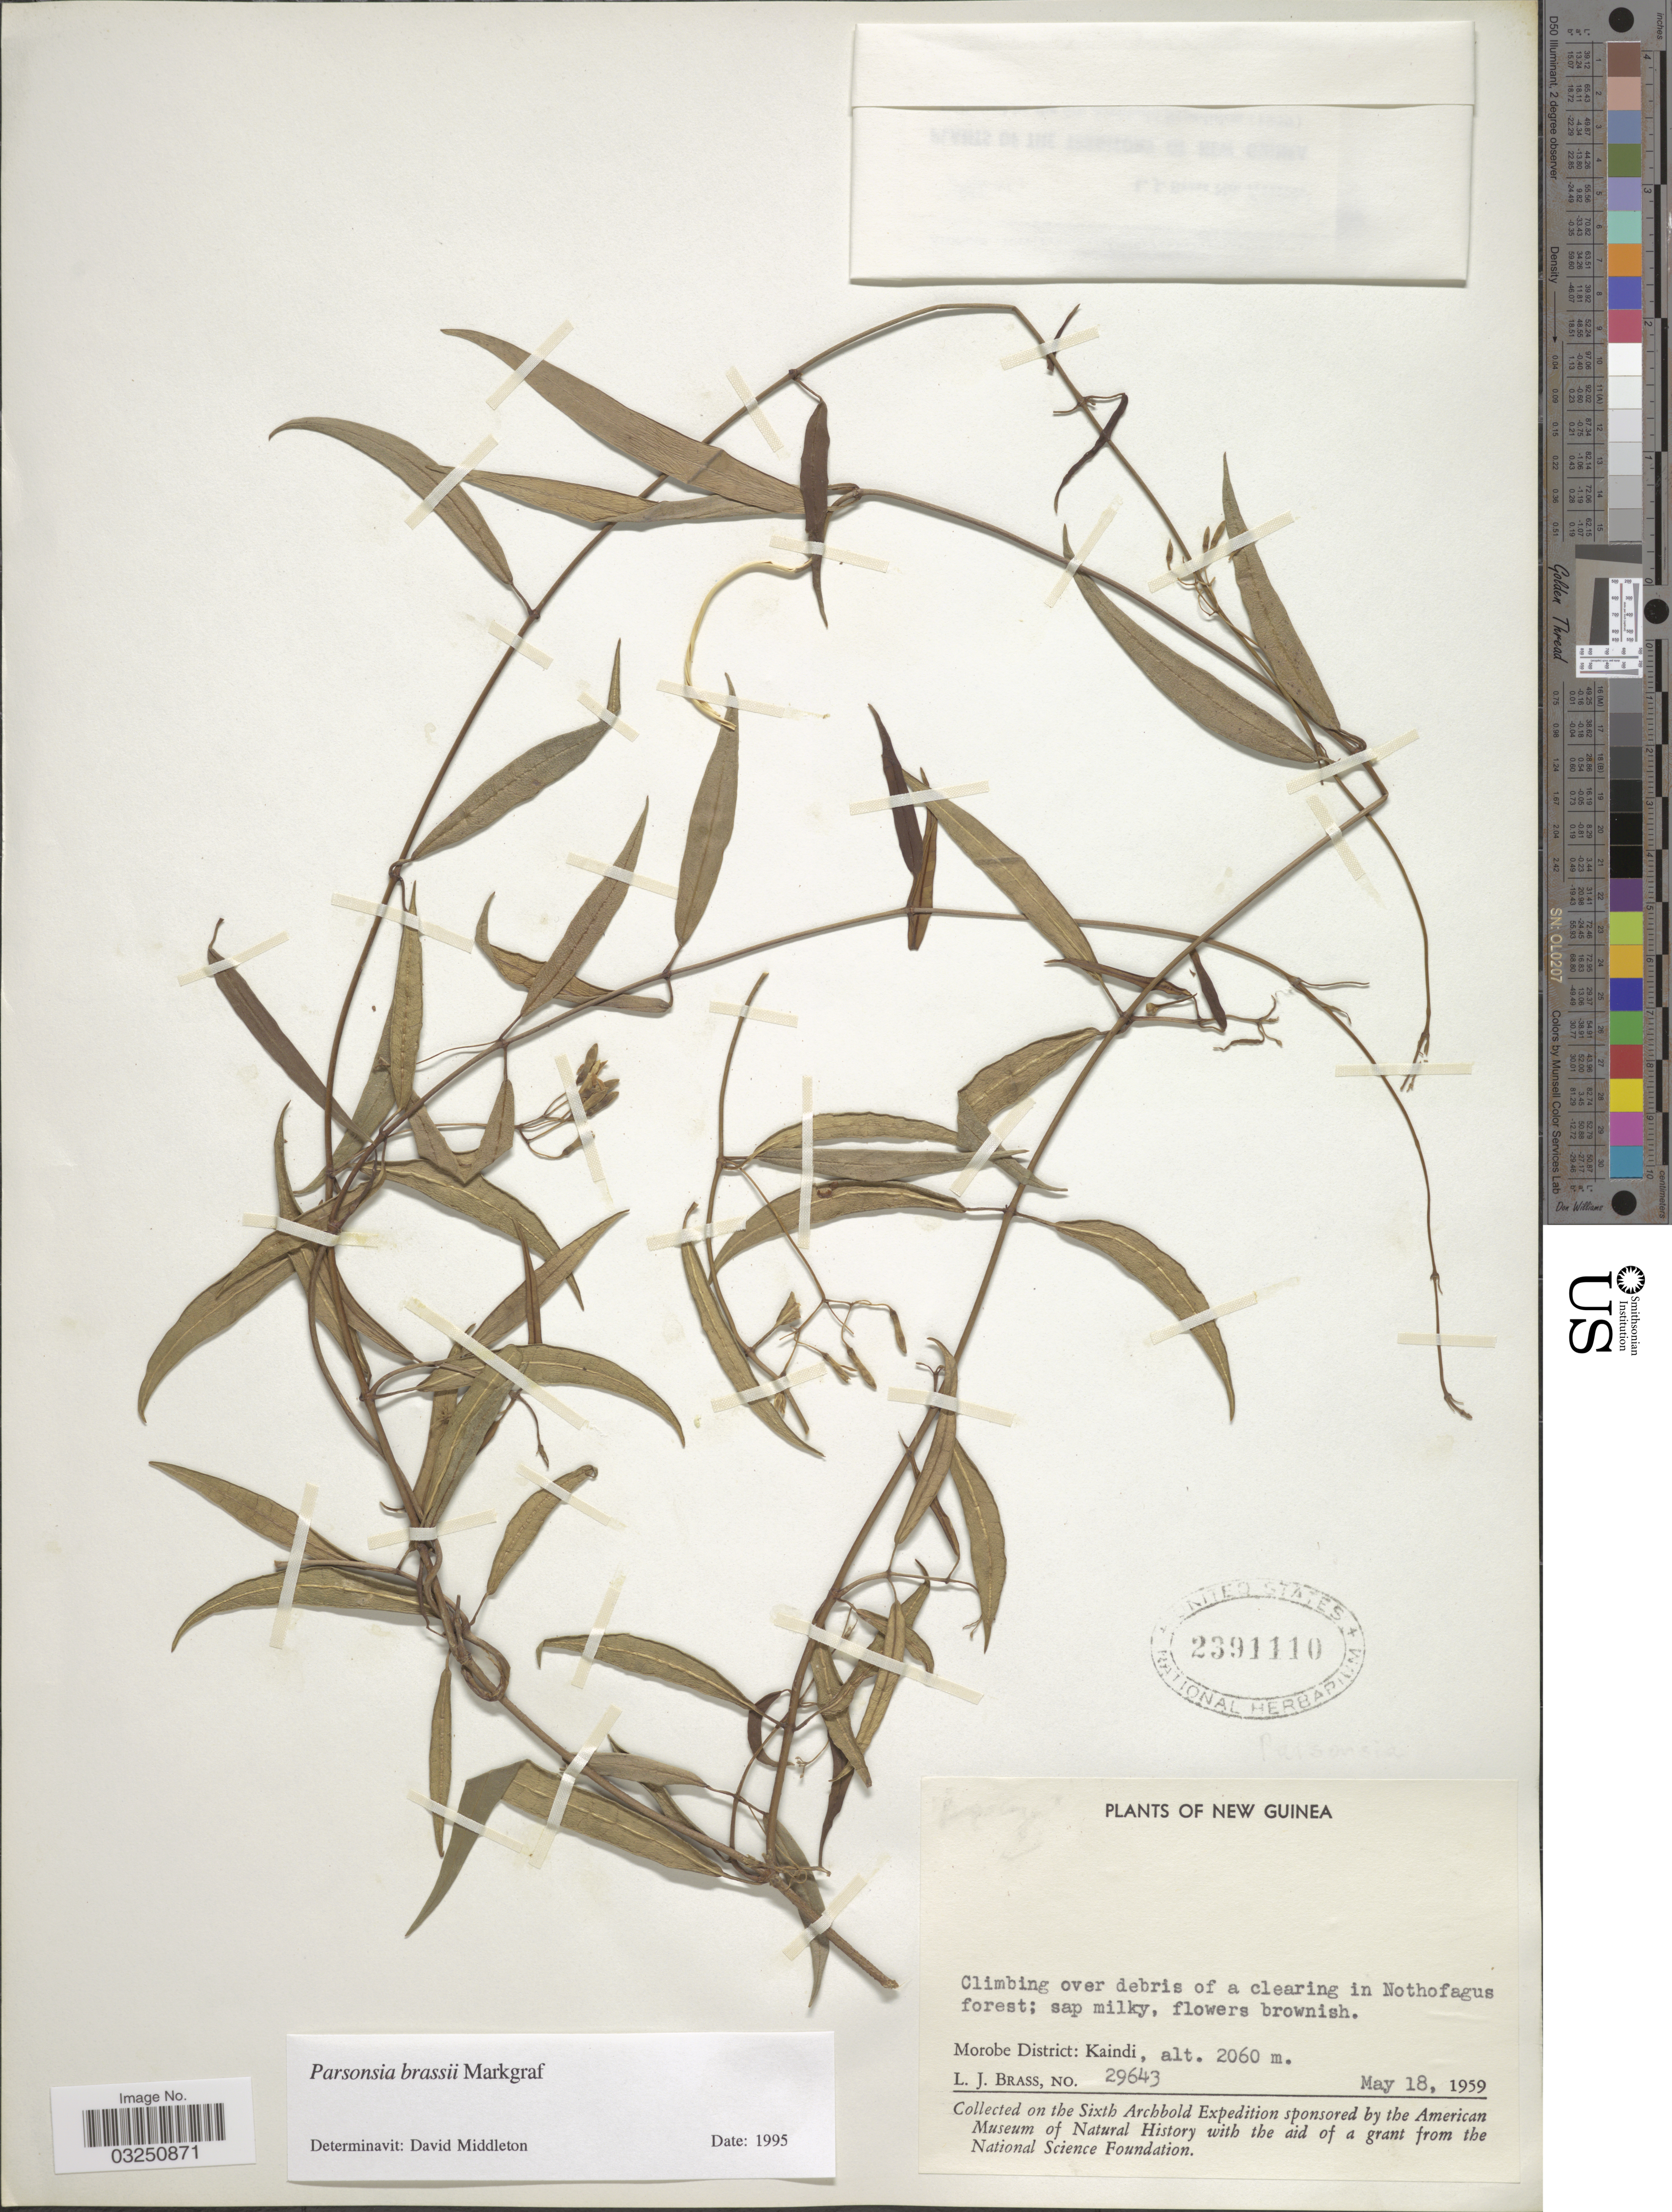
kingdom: Plantae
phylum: Tracheophyta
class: Magnoliopsida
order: Gentianales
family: Apocynaceae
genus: Parsonsia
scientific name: Parsonsia brassii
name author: Markgr.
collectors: L. J. Brass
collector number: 29643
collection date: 1959-05-18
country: Papua New Guinea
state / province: Morobe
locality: New Guinea. In Nothofagus forest. Morobe District: Kaindi.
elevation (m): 2060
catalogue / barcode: US 2391110